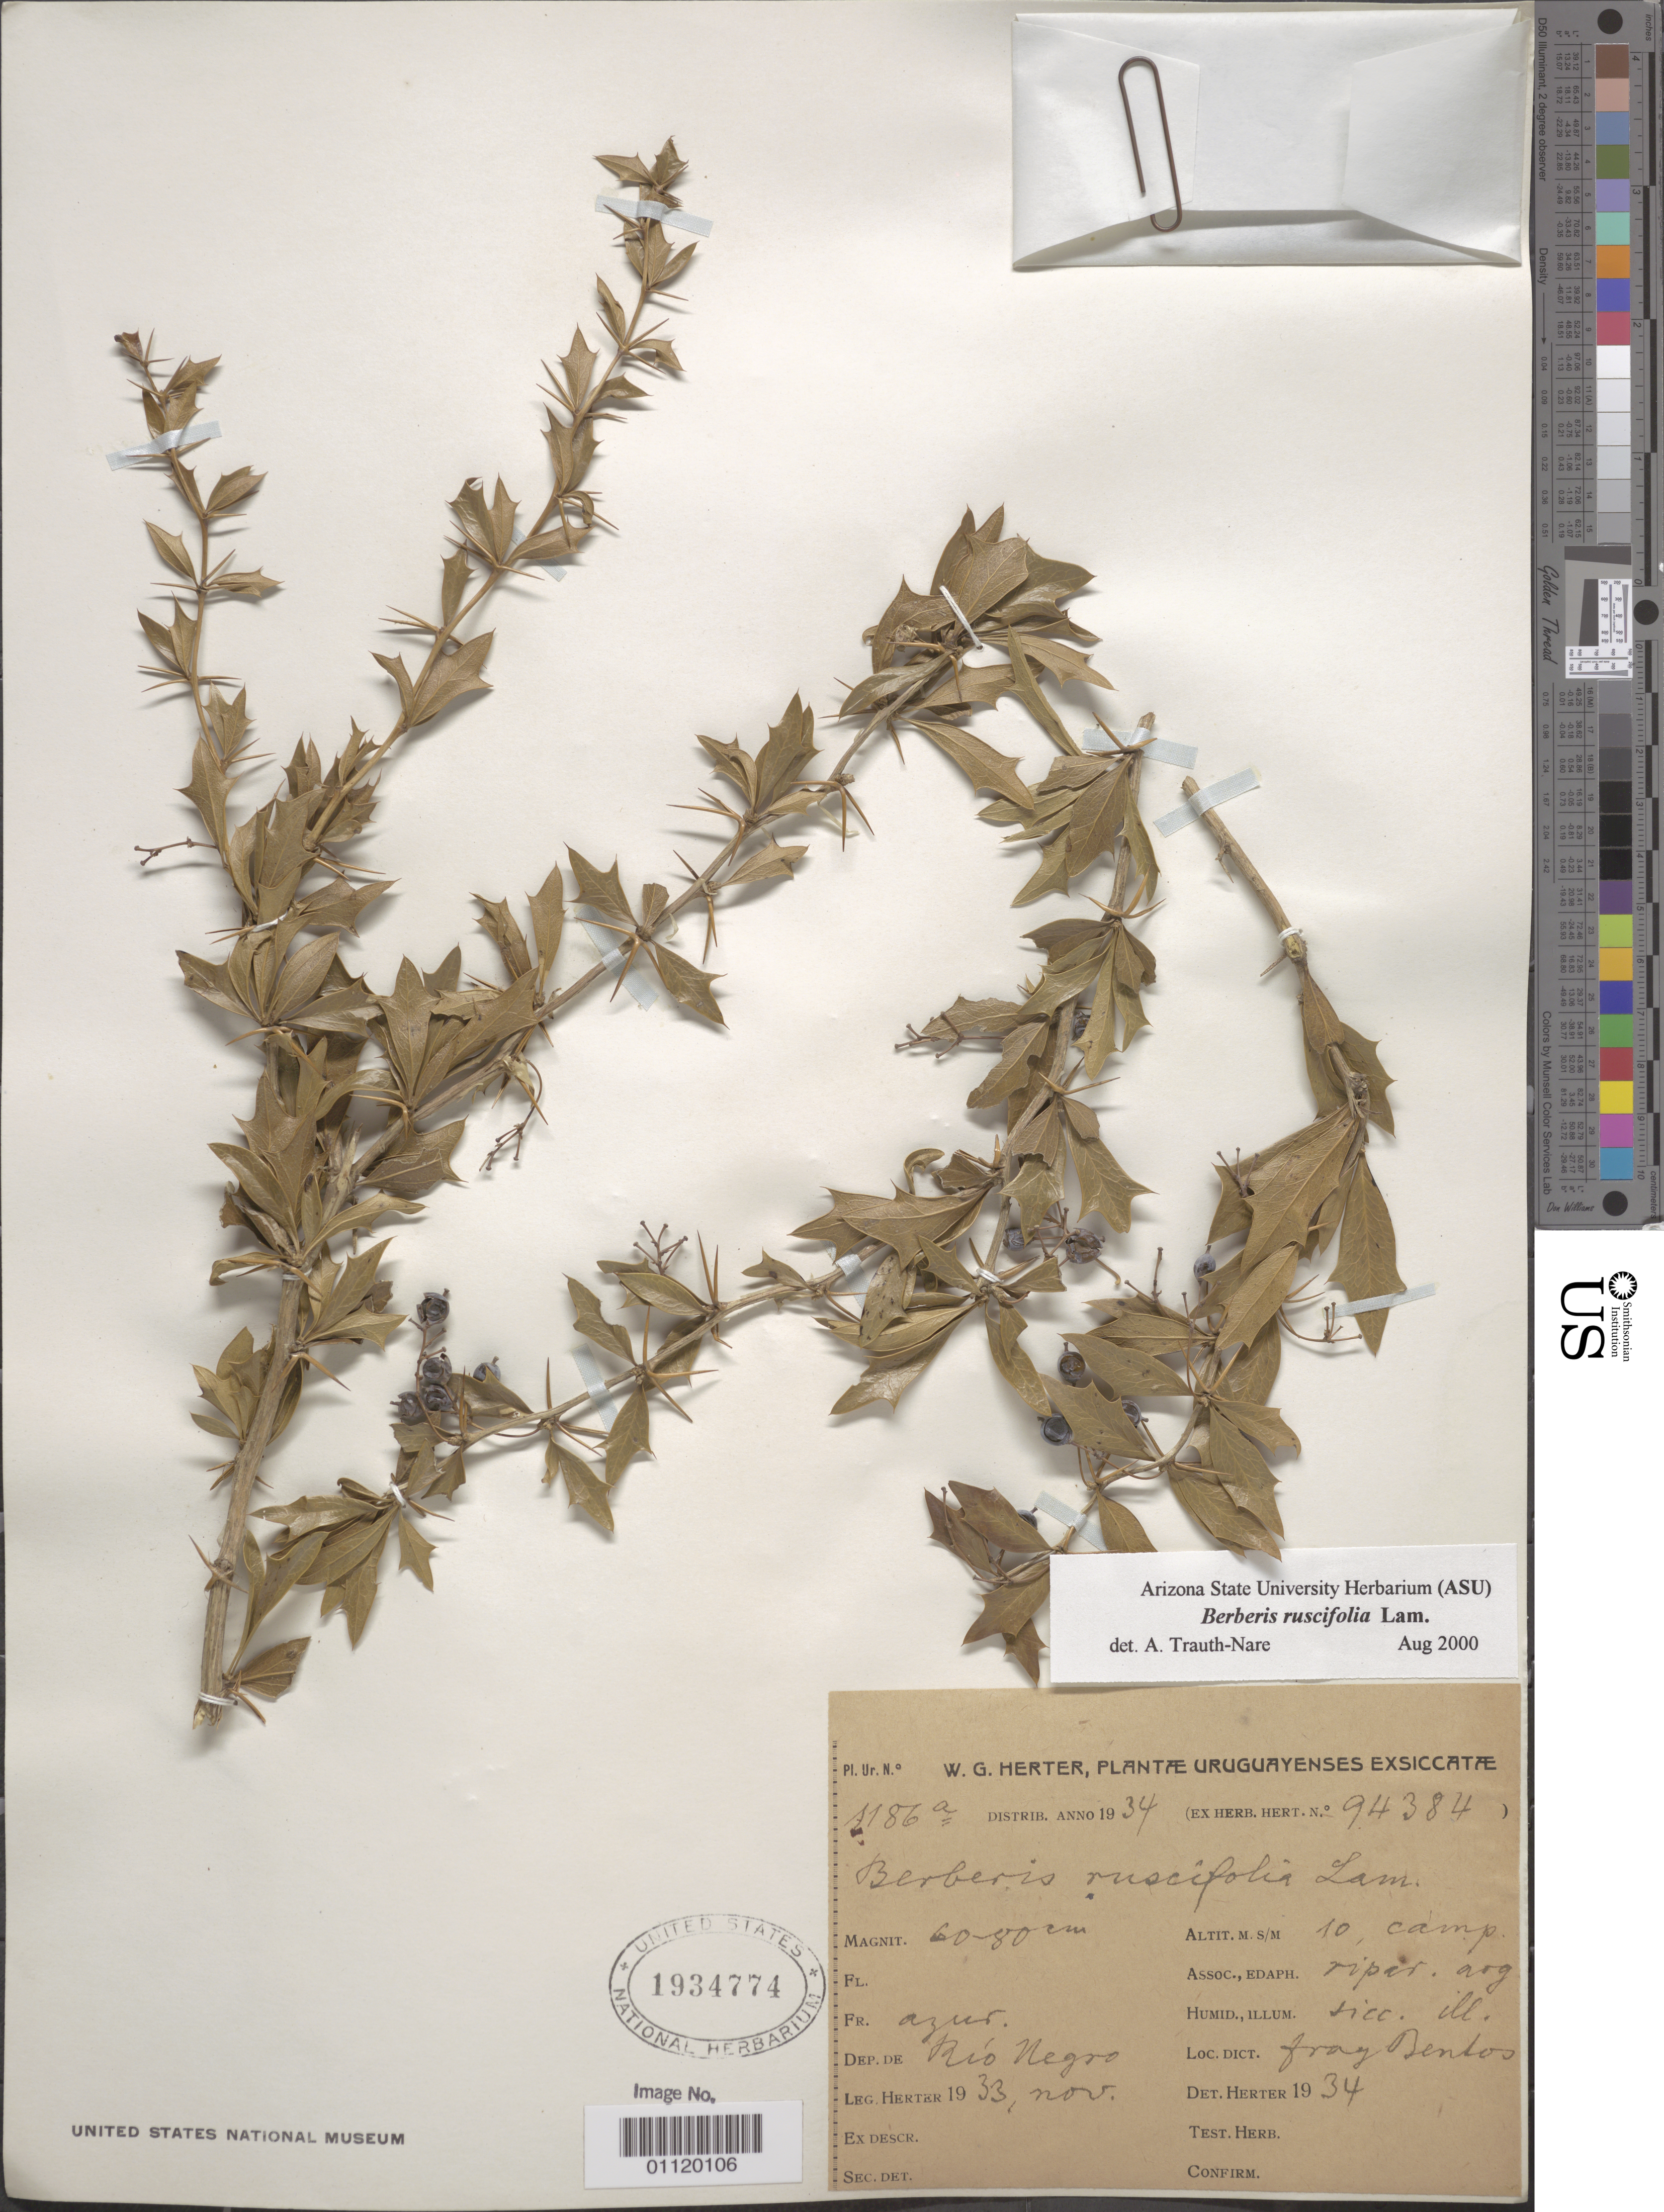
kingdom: Plantae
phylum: Tracheophyta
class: Magnoliopsida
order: Ranunculales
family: Berberidaceae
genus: Berberis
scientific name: Berberis ruscifolia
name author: Lam.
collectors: W. G. Herter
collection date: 1933-11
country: Uruguay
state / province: Rio Negro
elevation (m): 10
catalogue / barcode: US 1934774